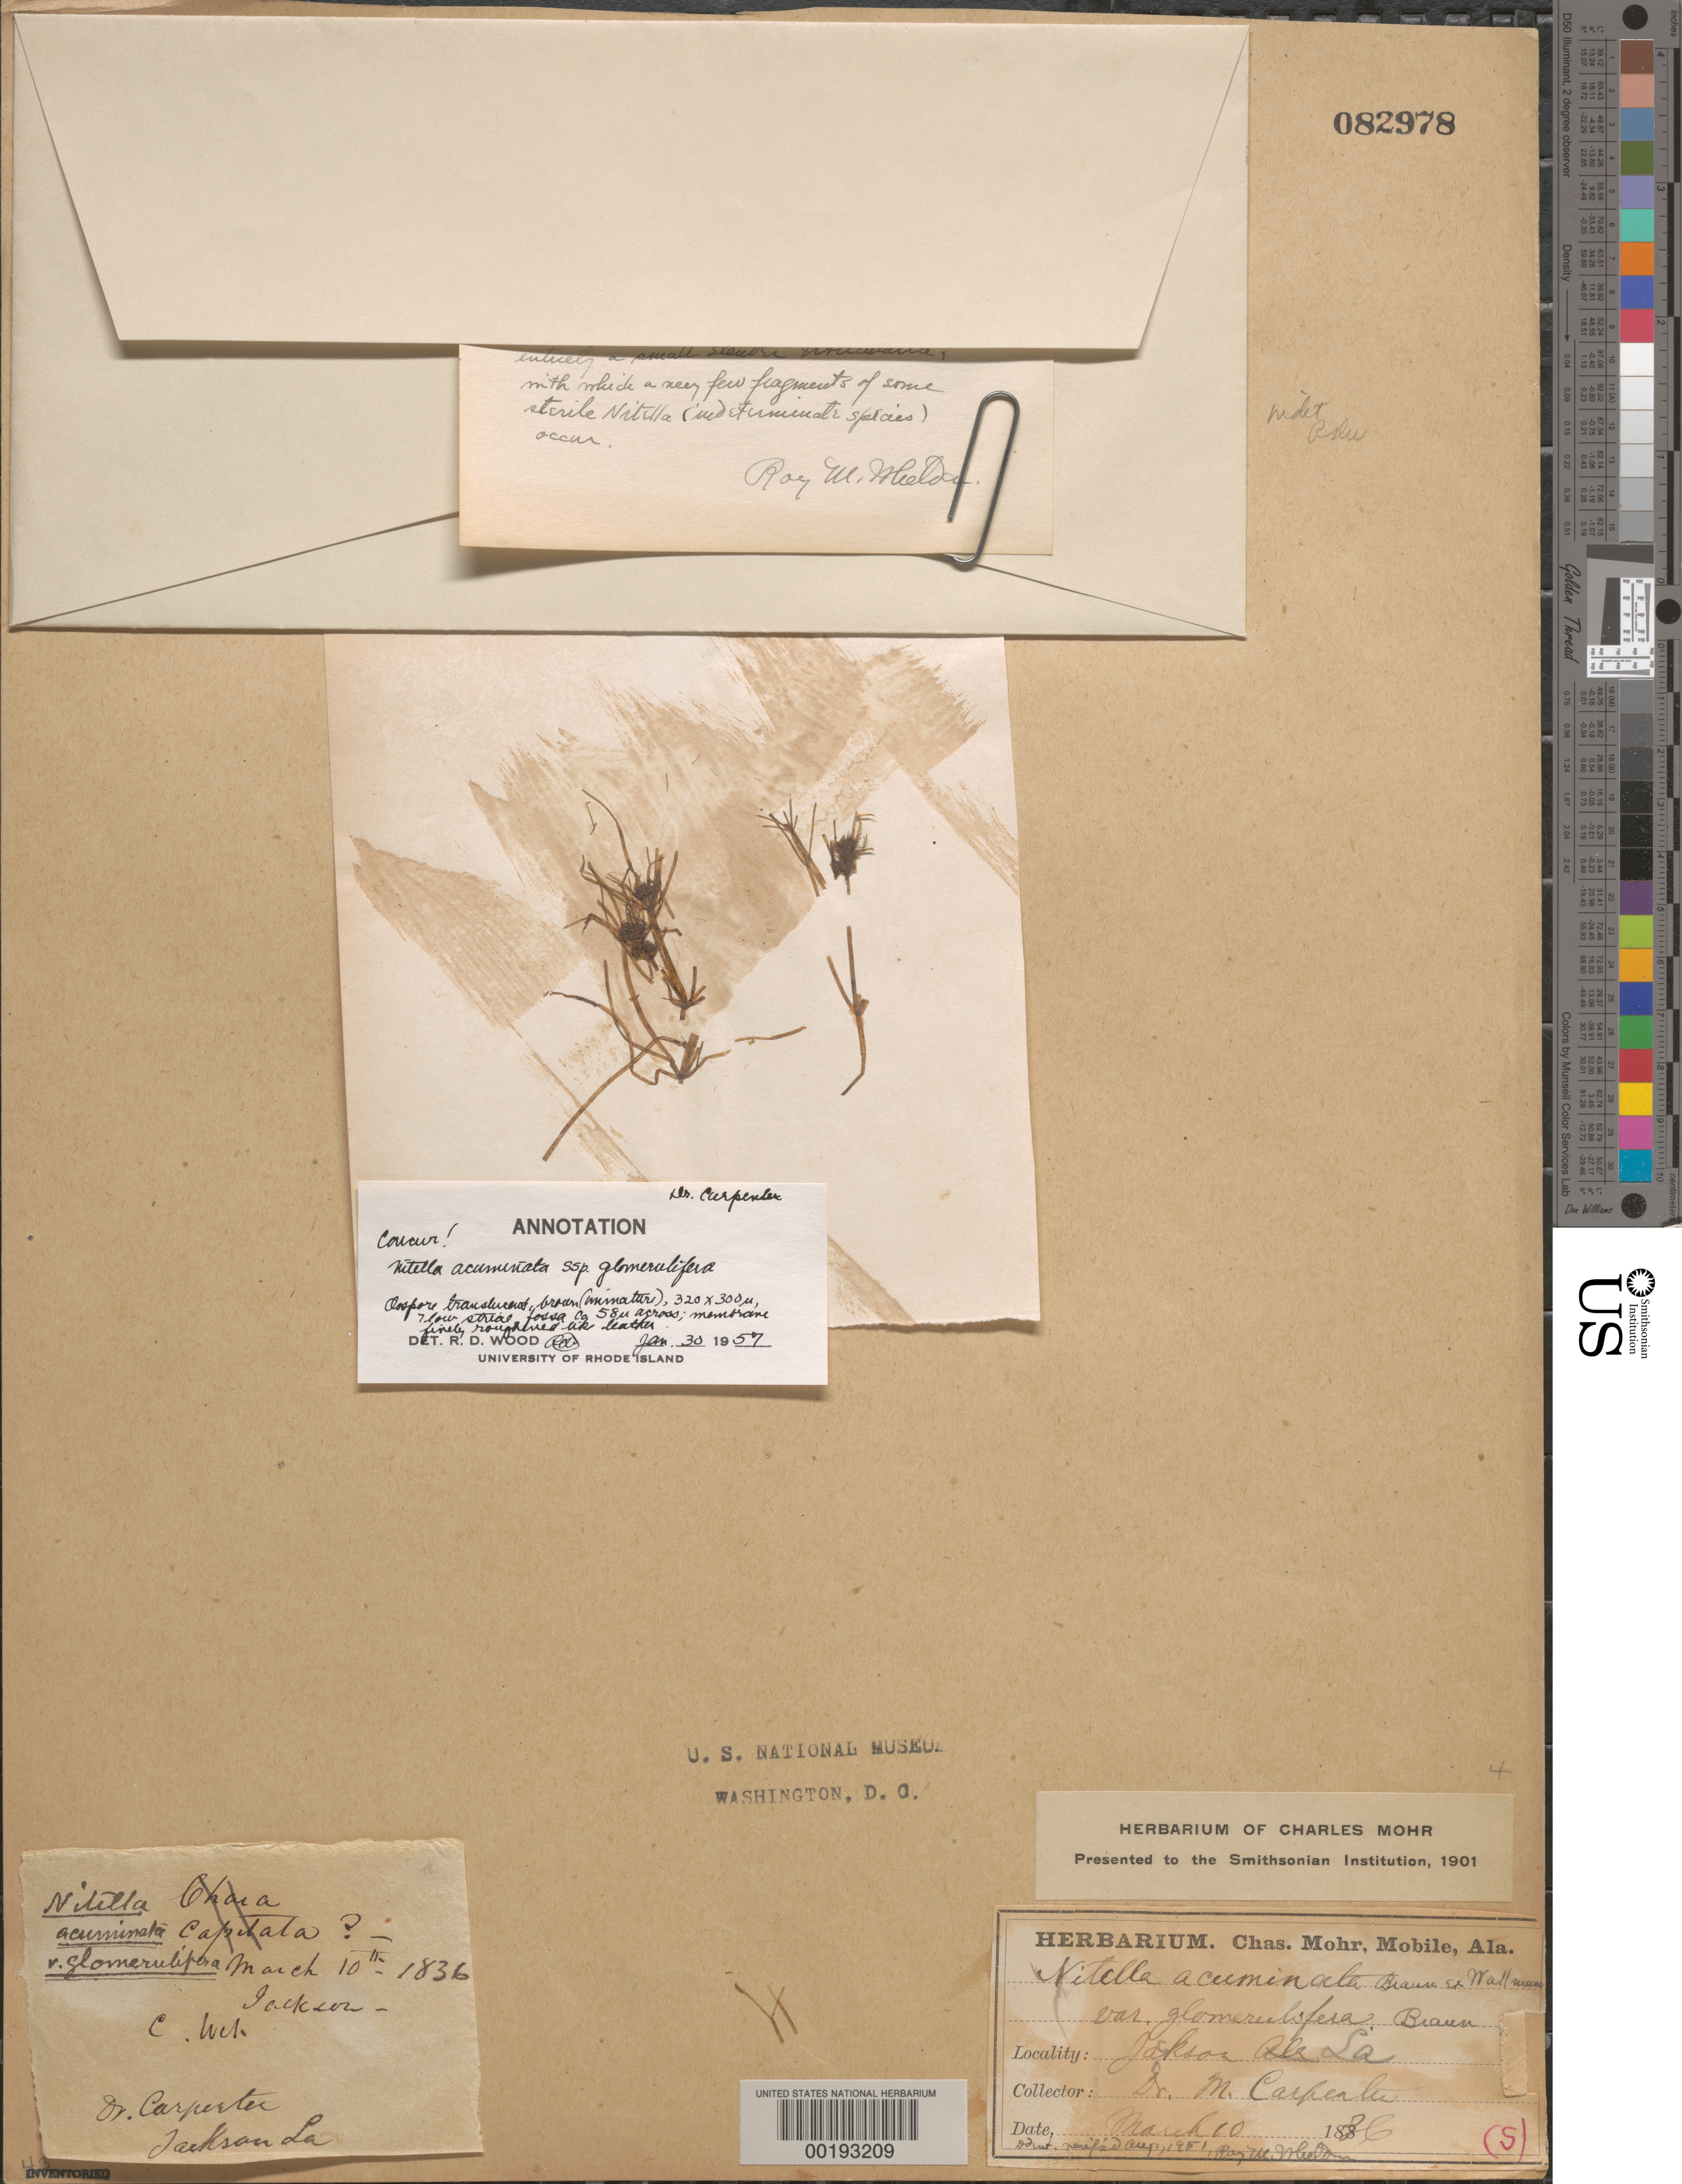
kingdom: Plantae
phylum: Charophyta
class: Charophyceae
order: Charales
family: Characeae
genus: Nitella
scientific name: Nitella acuminata subsp. glomerulifera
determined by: Wood, R. D.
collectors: M. Carpenter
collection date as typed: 10 Mar 1836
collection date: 1836-03-10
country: United States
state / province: Louisiana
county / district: East Feliciana Parish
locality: Jackson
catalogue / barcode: US 82978